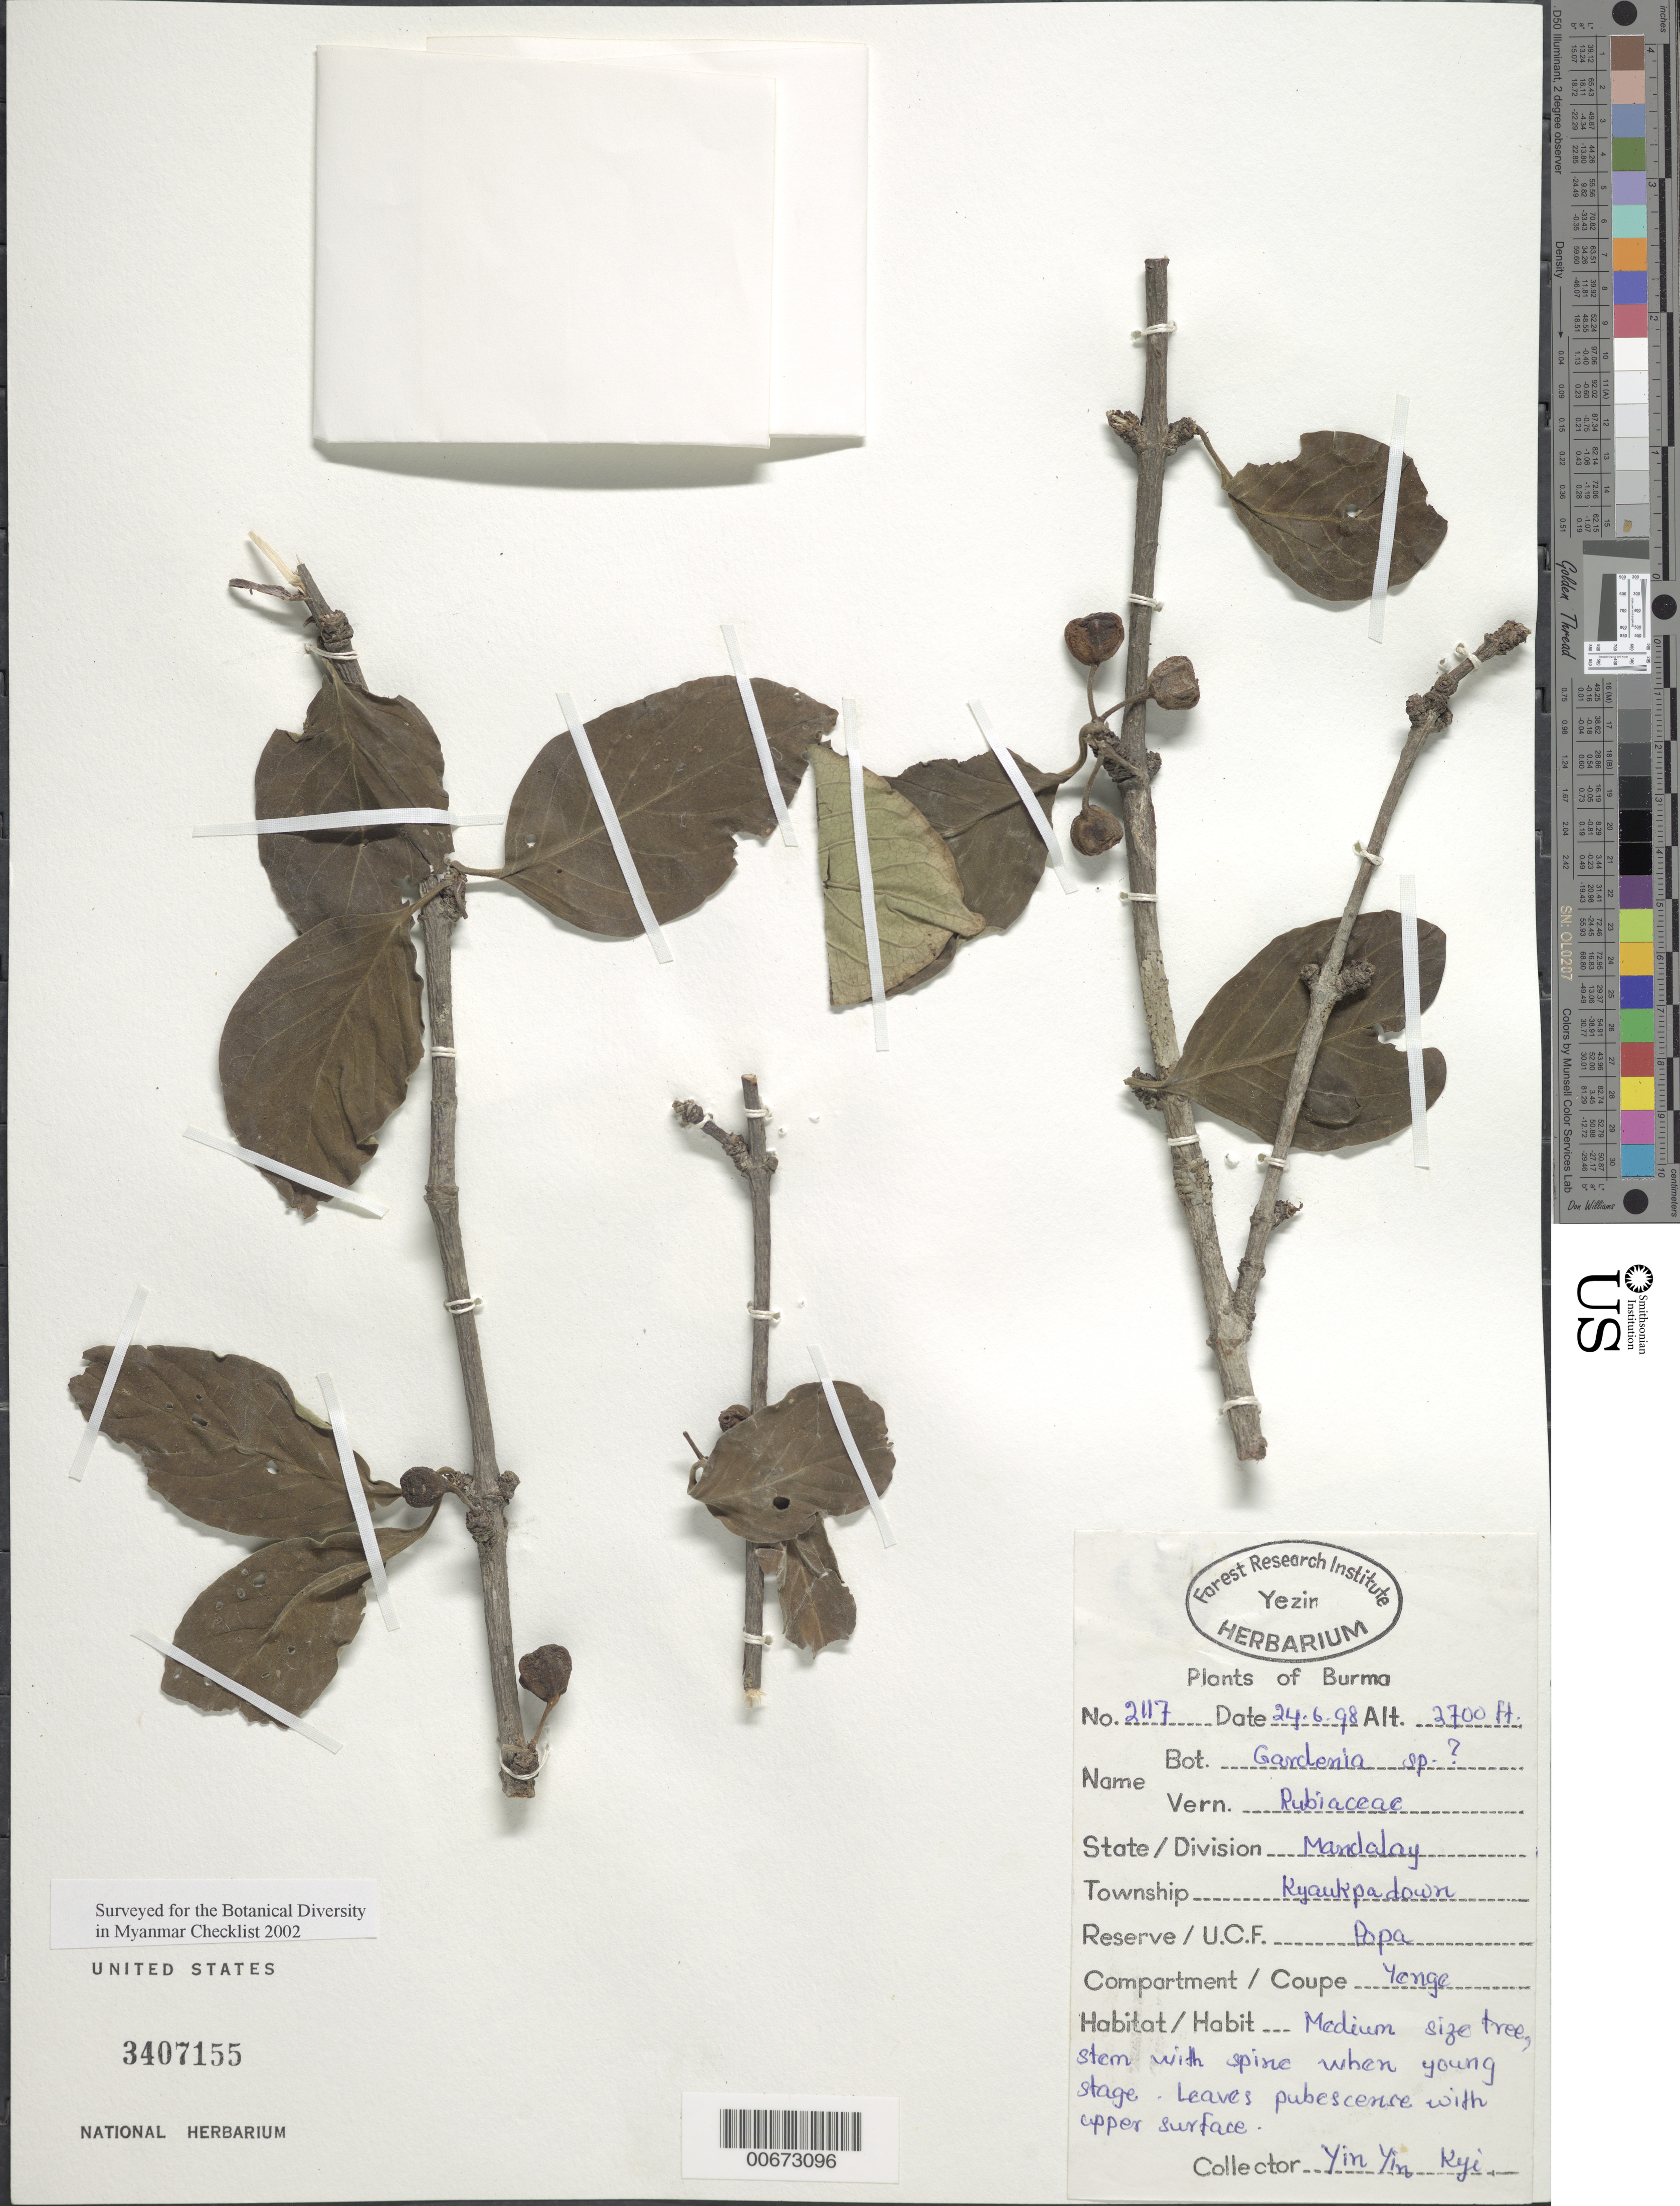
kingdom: Plantae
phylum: Tracheophyta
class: Magnoliopsida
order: Gentianales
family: Rubiaceae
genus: Gardenia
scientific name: Gardenia sp.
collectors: Kyi, Y.Y.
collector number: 2117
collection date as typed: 24 Jun 1998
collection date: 1998-06-24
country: Myanmar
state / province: Mandalay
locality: Kyaukpadown, Mt. Popa, Yenge.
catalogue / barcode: US 3407155